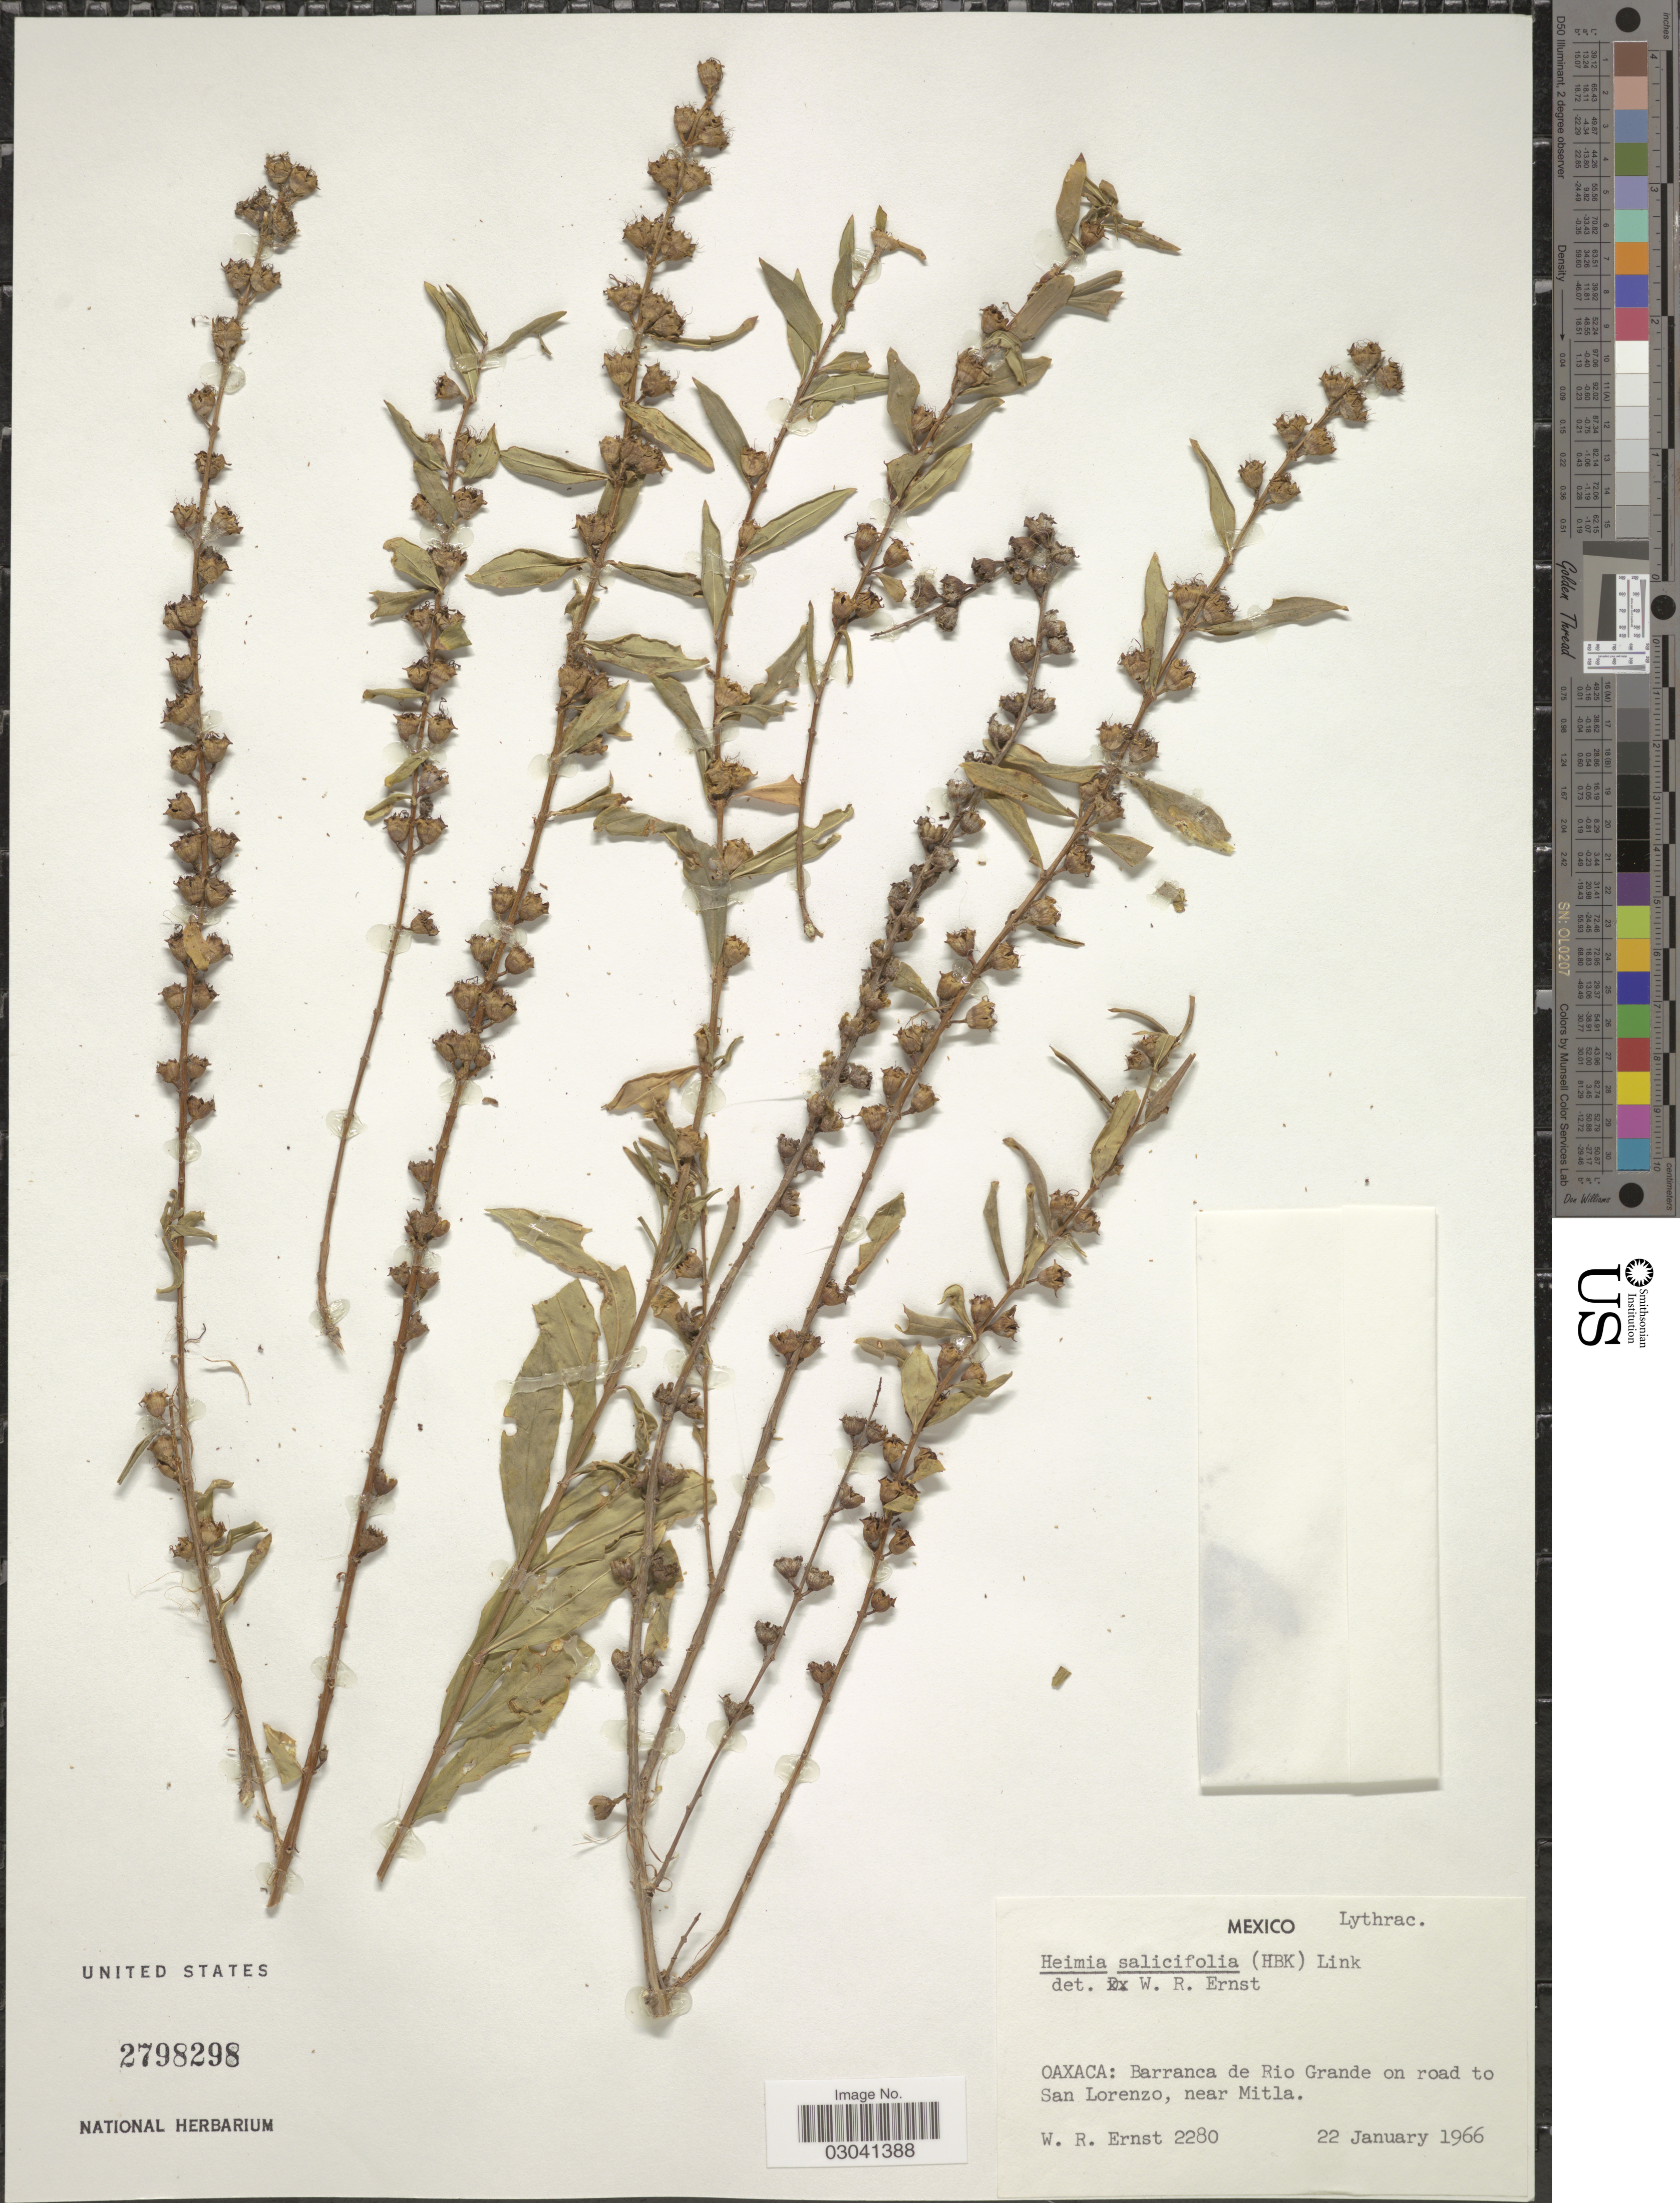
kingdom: Plantae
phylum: Tracheophyta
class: Magnoliopsida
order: Myrtales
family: Lythraceae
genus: Heimia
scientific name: Heimia salicifolia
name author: Link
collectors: W. R. Ernst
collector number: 2280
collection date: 1966-01-22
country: Mexico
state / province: Oaxaca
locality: Barranca de Rio Grande on road to San Lorenzo, near Mitla.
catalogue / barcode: US 2798298